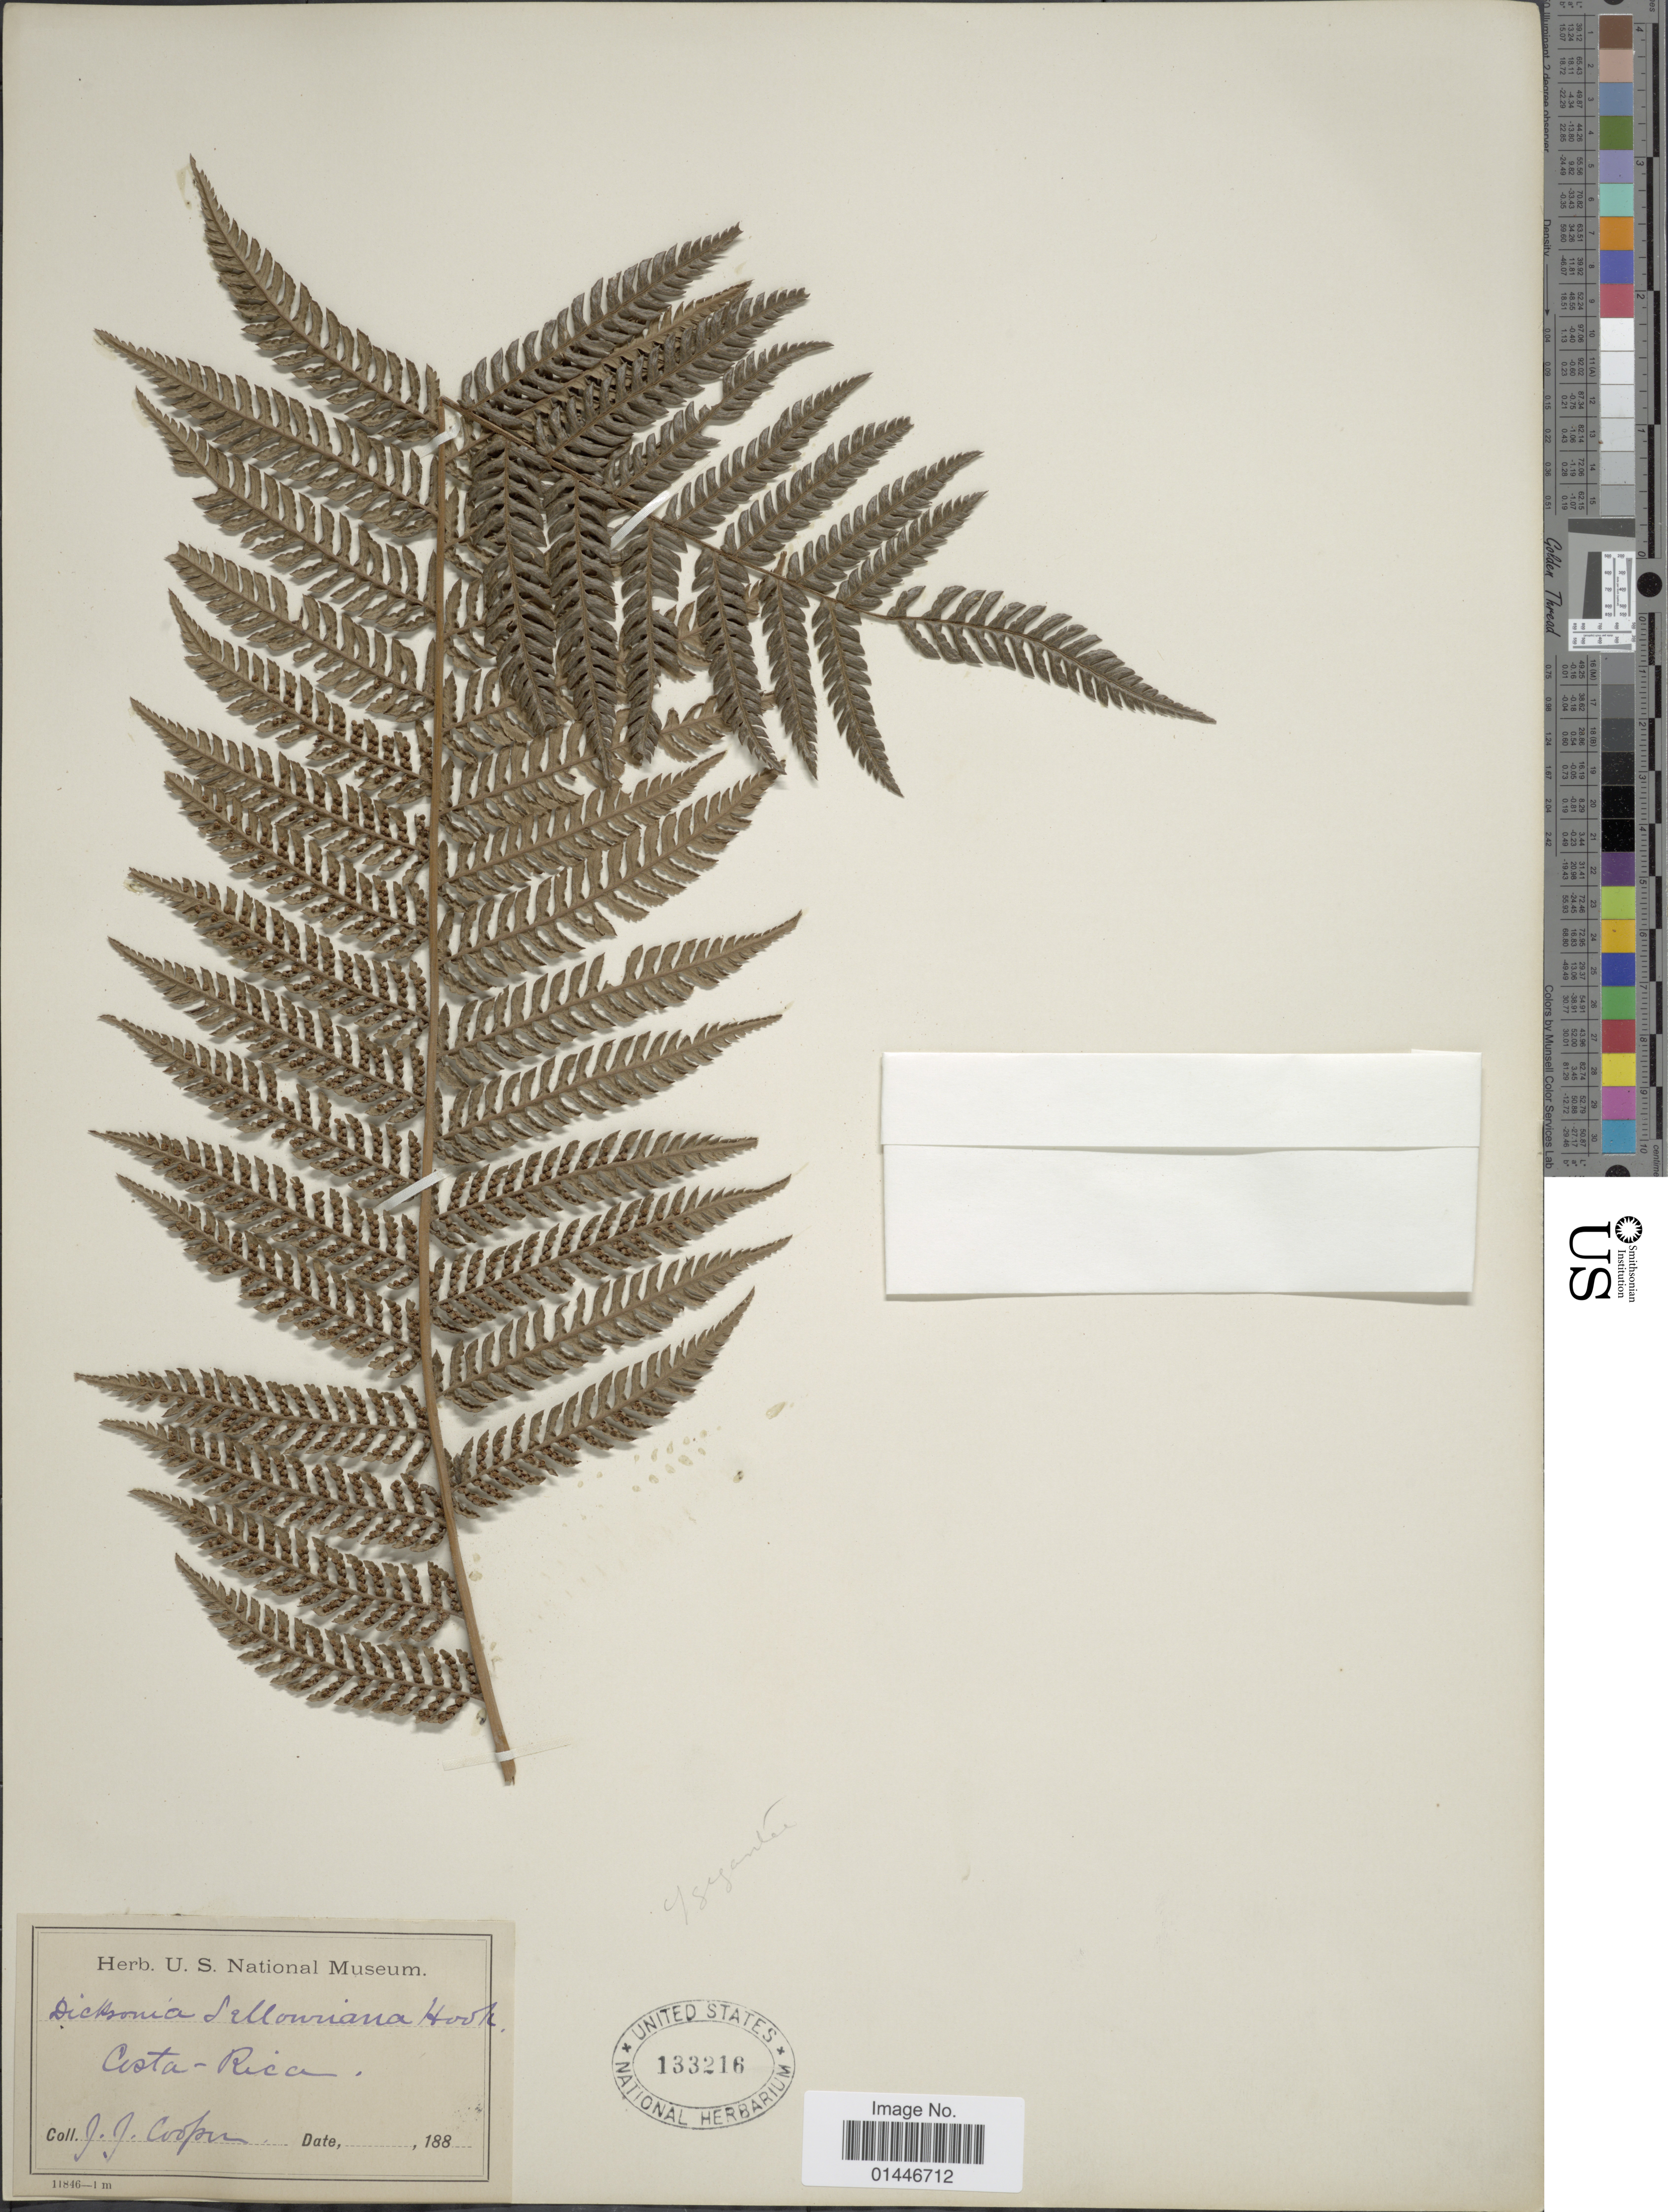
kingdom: Plantae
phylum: Tracheophyta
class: Polypodiopsida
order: Cyatheales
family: Dicksoniaceae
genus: Dicksonia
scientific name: Dicksonia karsteniana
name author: Klotzsch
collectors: J. J. Cooper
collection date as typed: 188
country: Costa Rica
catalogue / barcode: US 133216